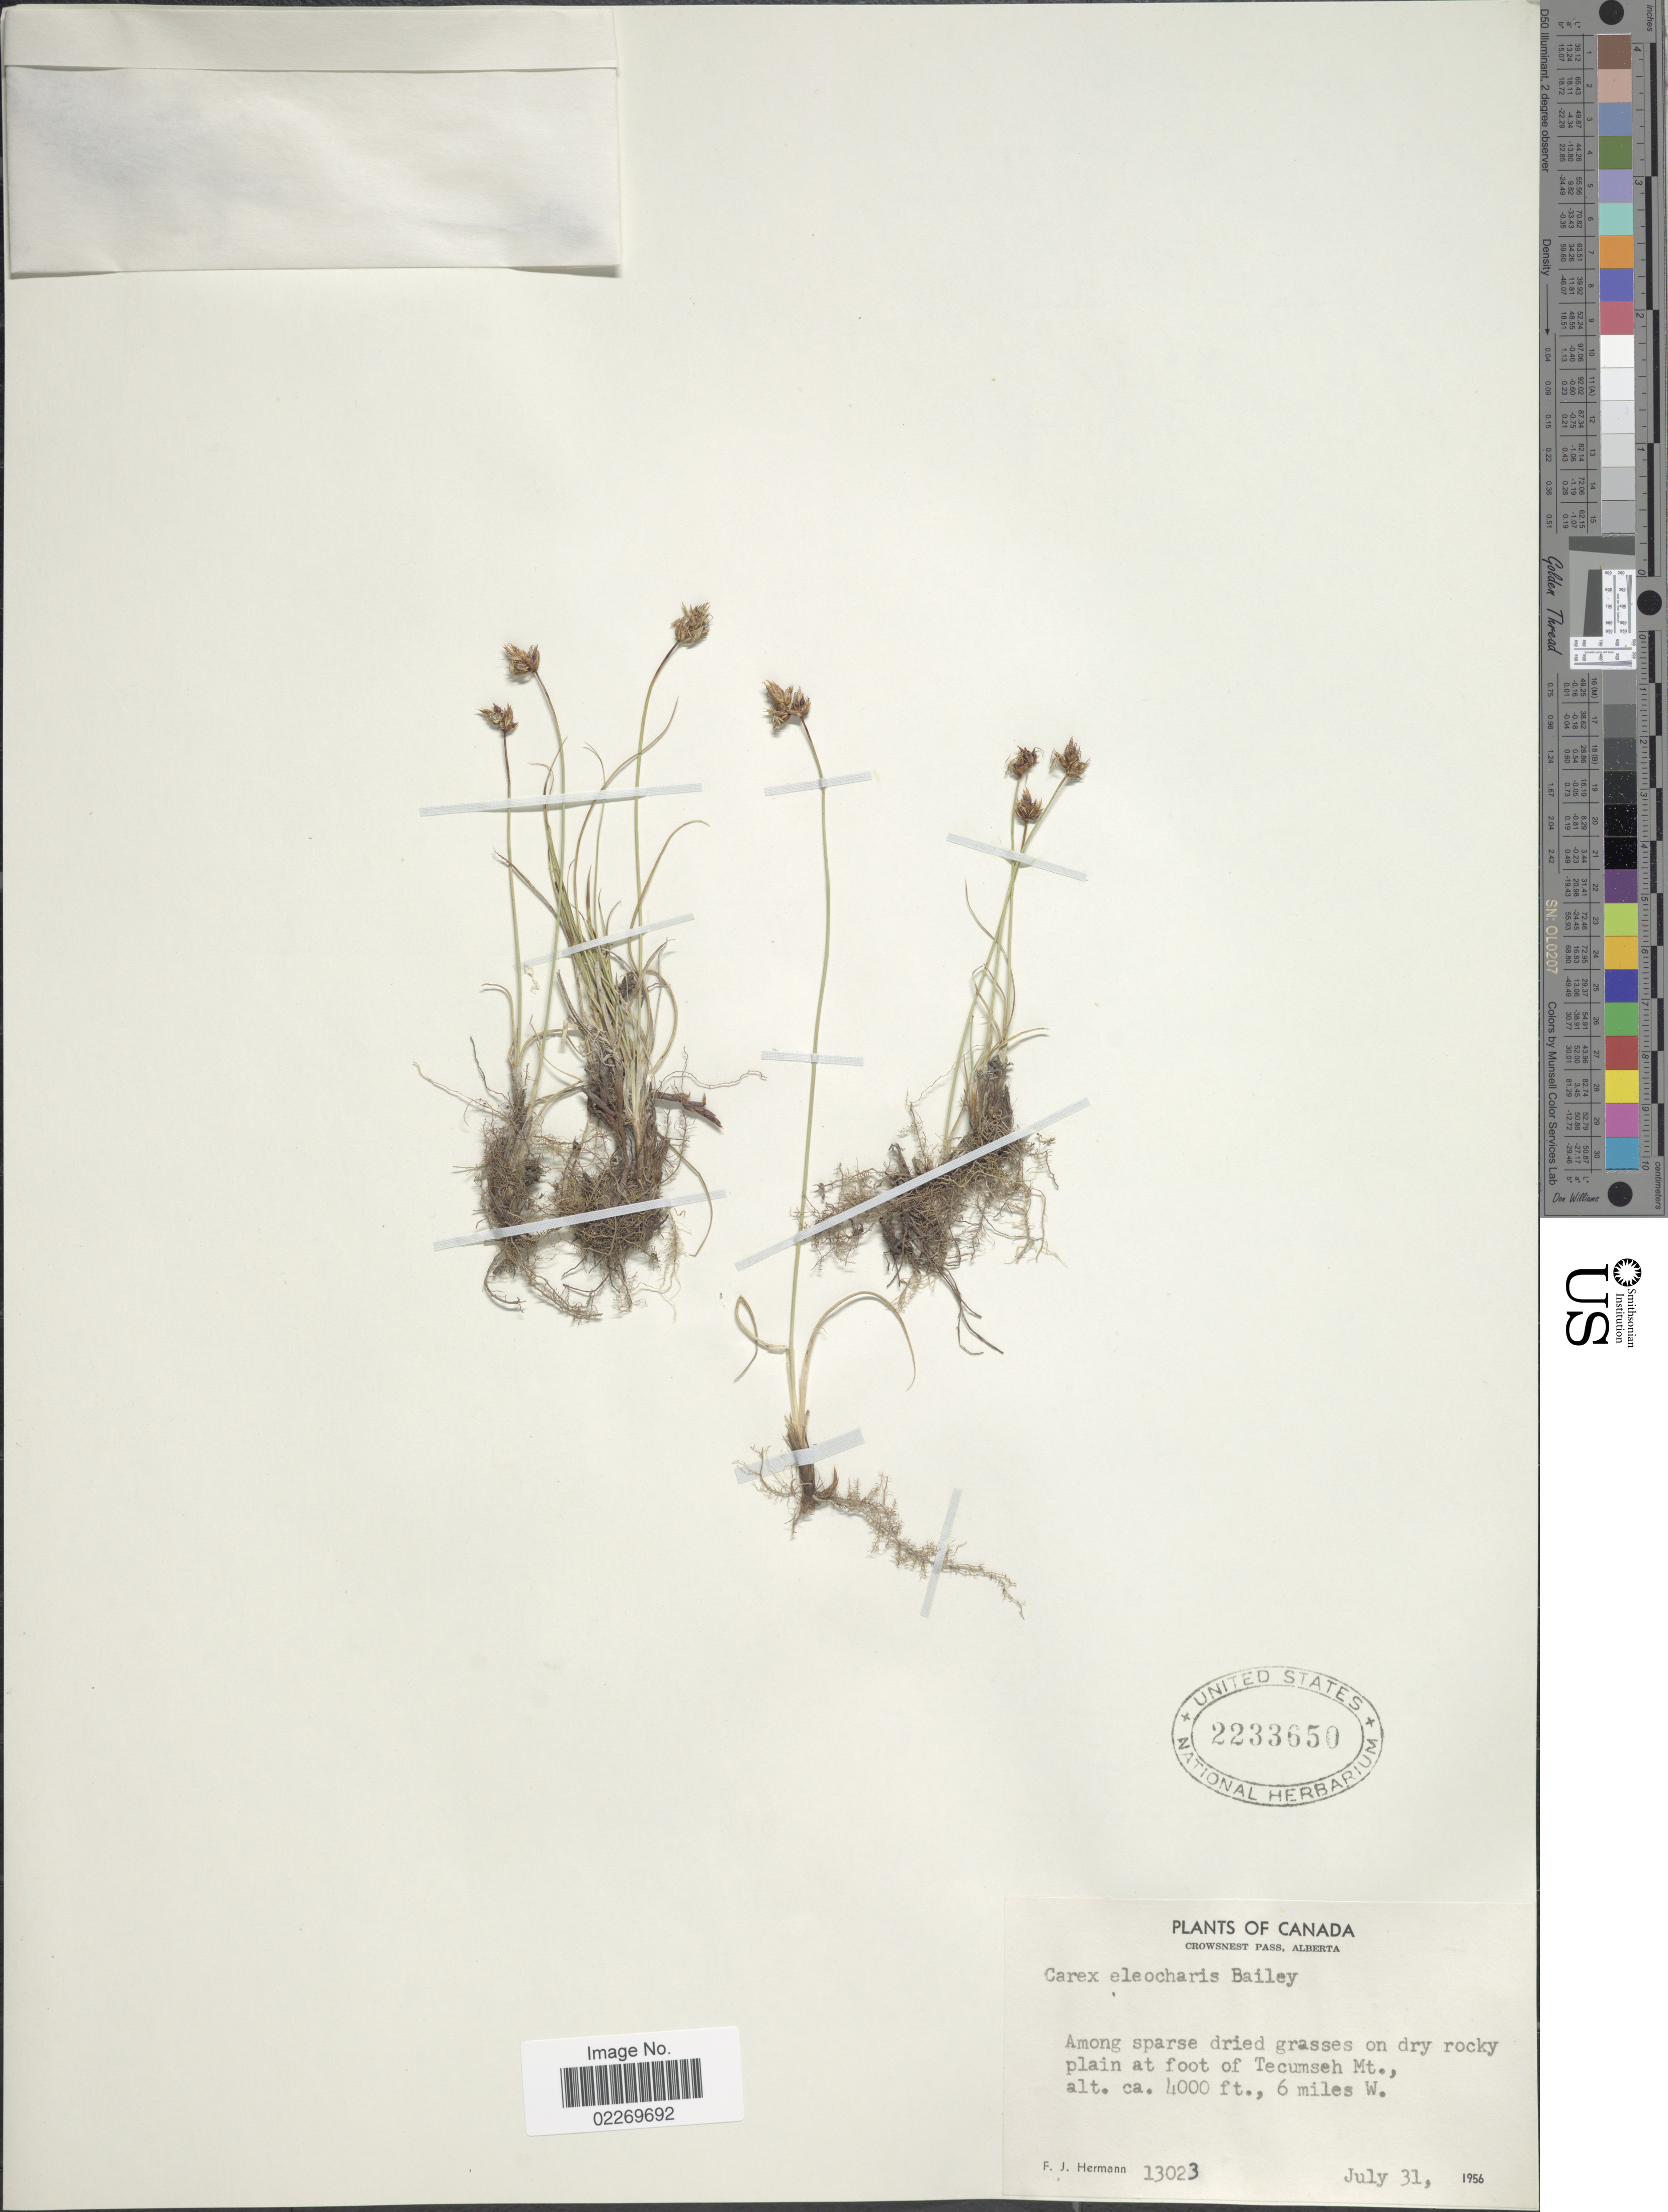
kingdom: Plantae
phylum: Tracheophyta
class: Liliopsida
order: Poales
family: Cyperaceae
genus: Carex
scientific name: Carex eleocharis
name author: L.H. Bailey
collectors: F. J. Hermann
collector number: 13023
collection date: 1956-07-31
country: Canada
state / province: Alberta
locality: Crowsnest Pass, Alberta. Among sparse dried grasses on dry rocky plain at foot of Tecumseh Mt., 6 miles W.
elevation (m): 1219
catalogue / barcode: US 2233650